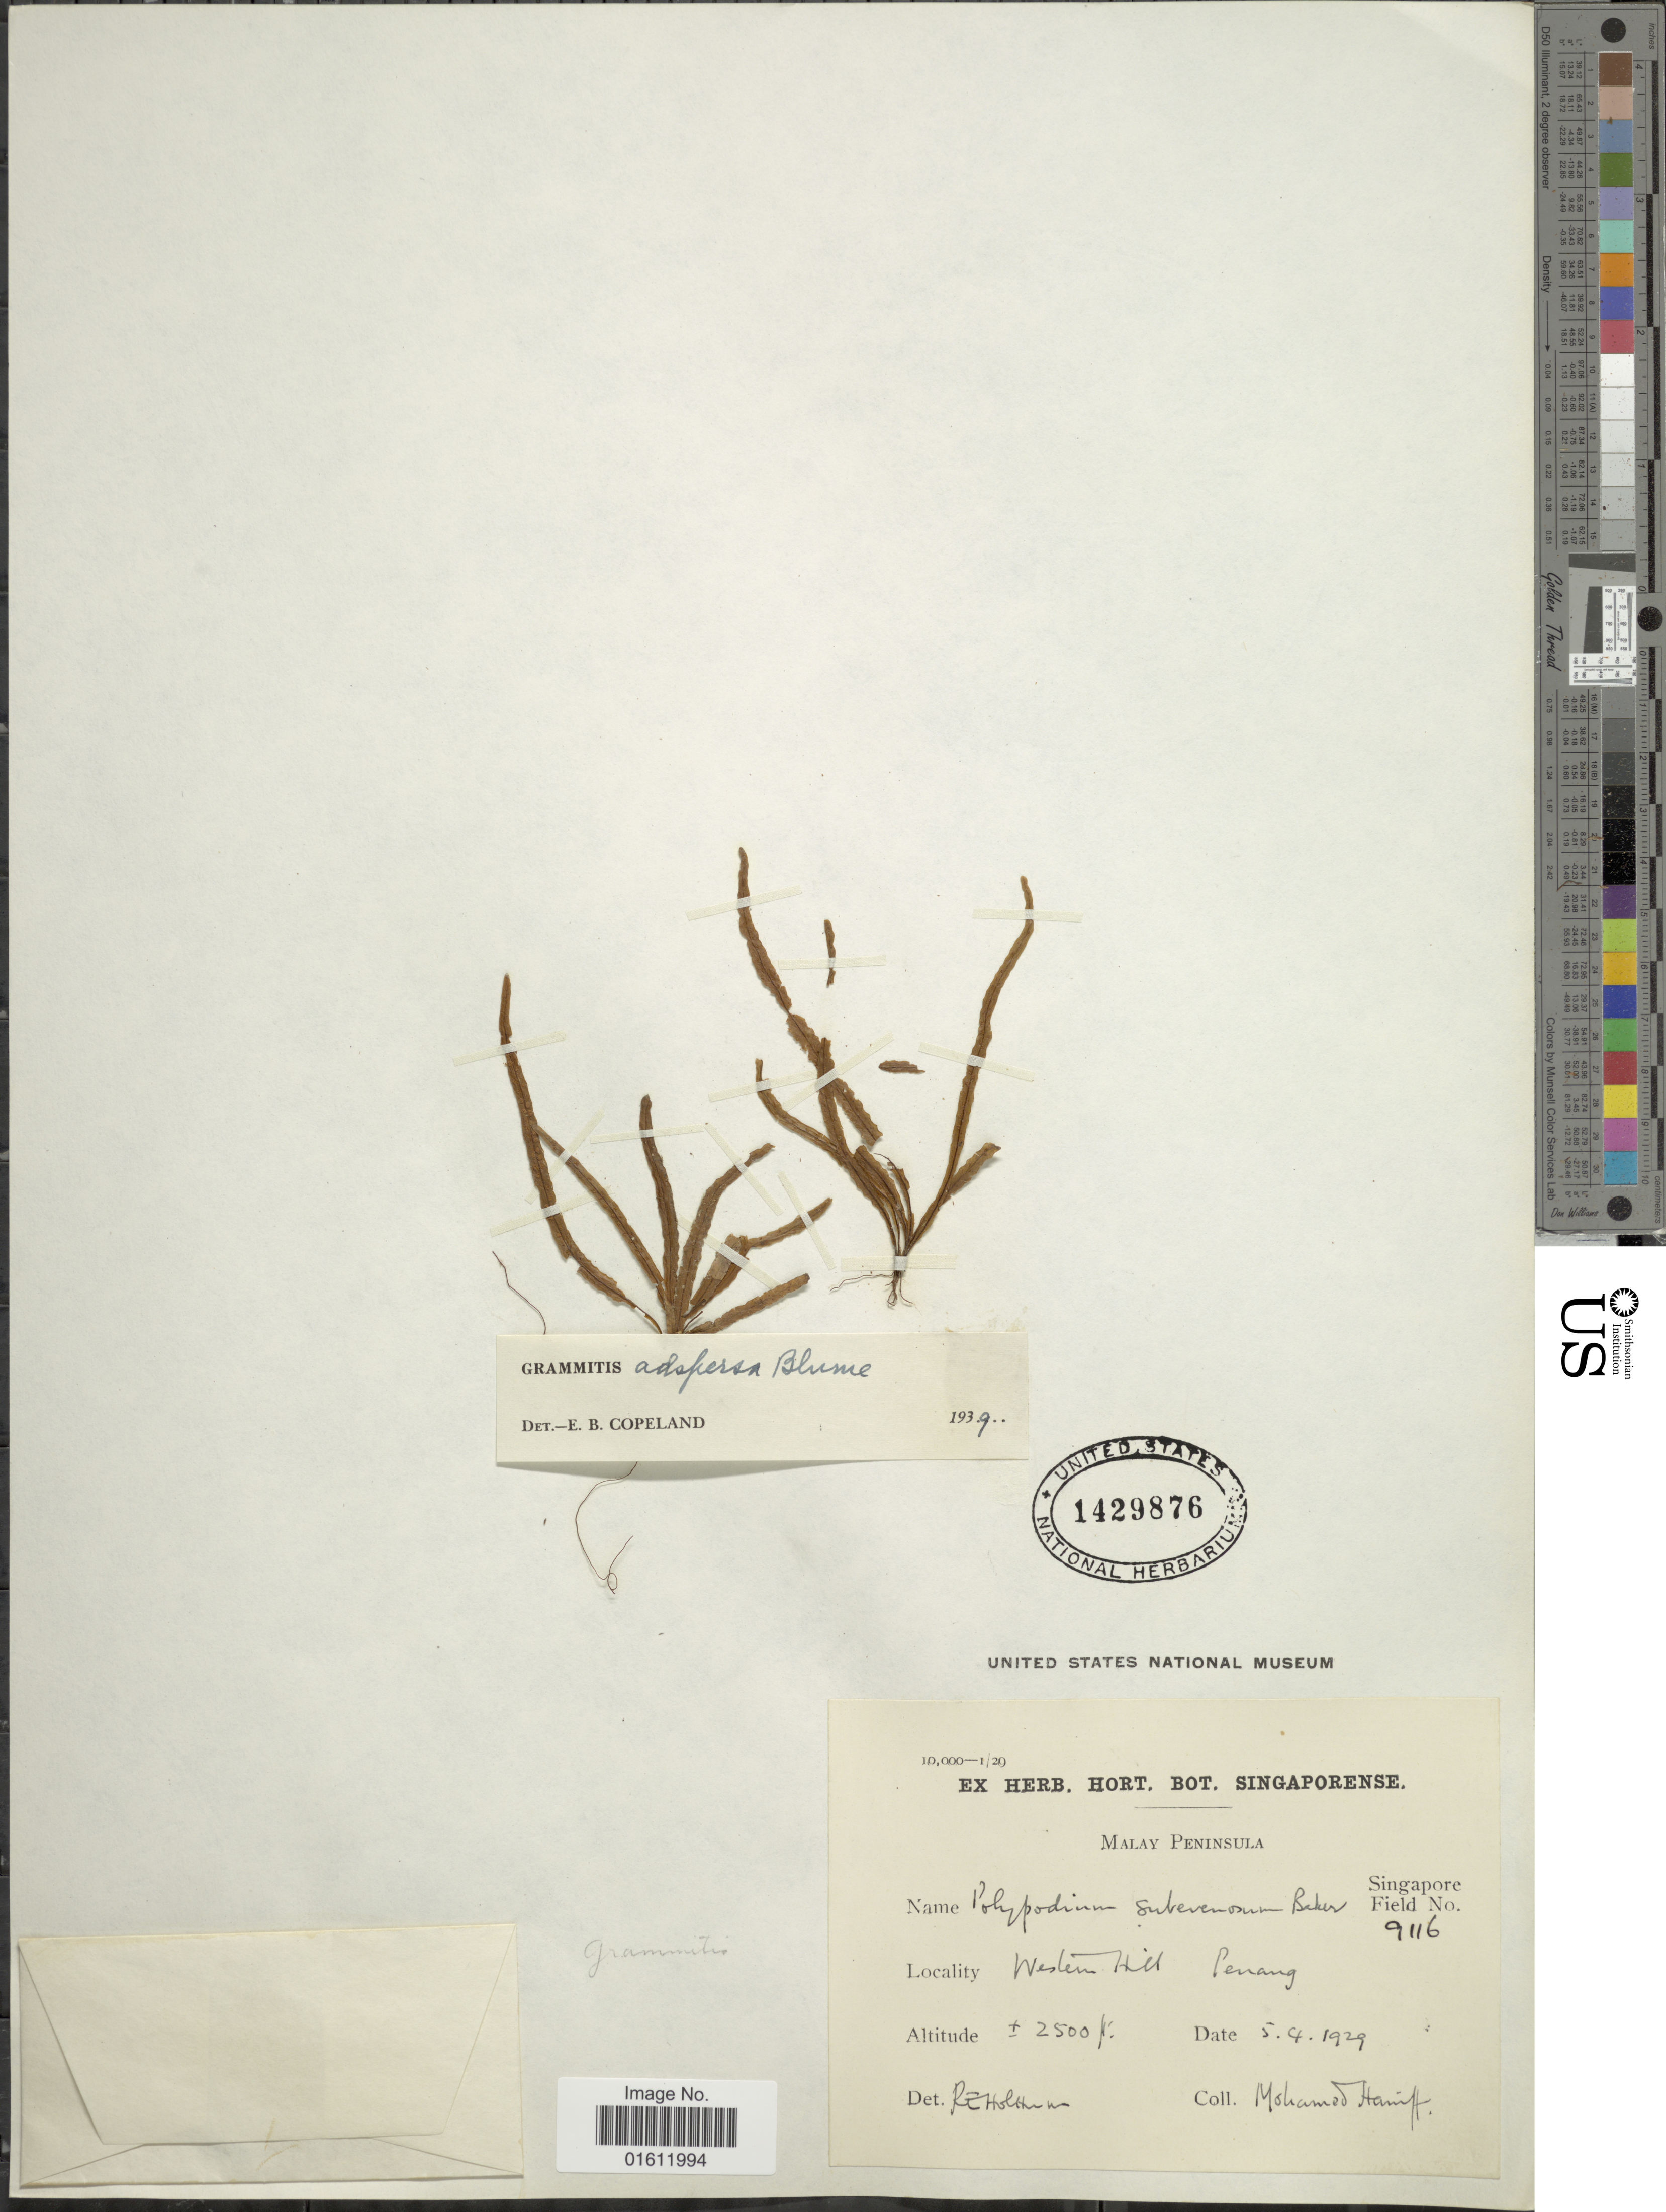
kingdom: Plantae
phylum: Tracheophyta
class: Polypodiopsida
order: Polypodiales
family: Polypodiaceae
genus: Oreogrammitis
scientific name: Oreogrammitis adspersa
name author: (Blume) Parris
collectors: M. Haniff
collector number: Singapore Field 9116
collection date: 1929-04-05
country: Malaysia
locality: Malay Peninsula, Western Hill, Penang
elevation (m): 762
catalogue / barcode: US 1429876